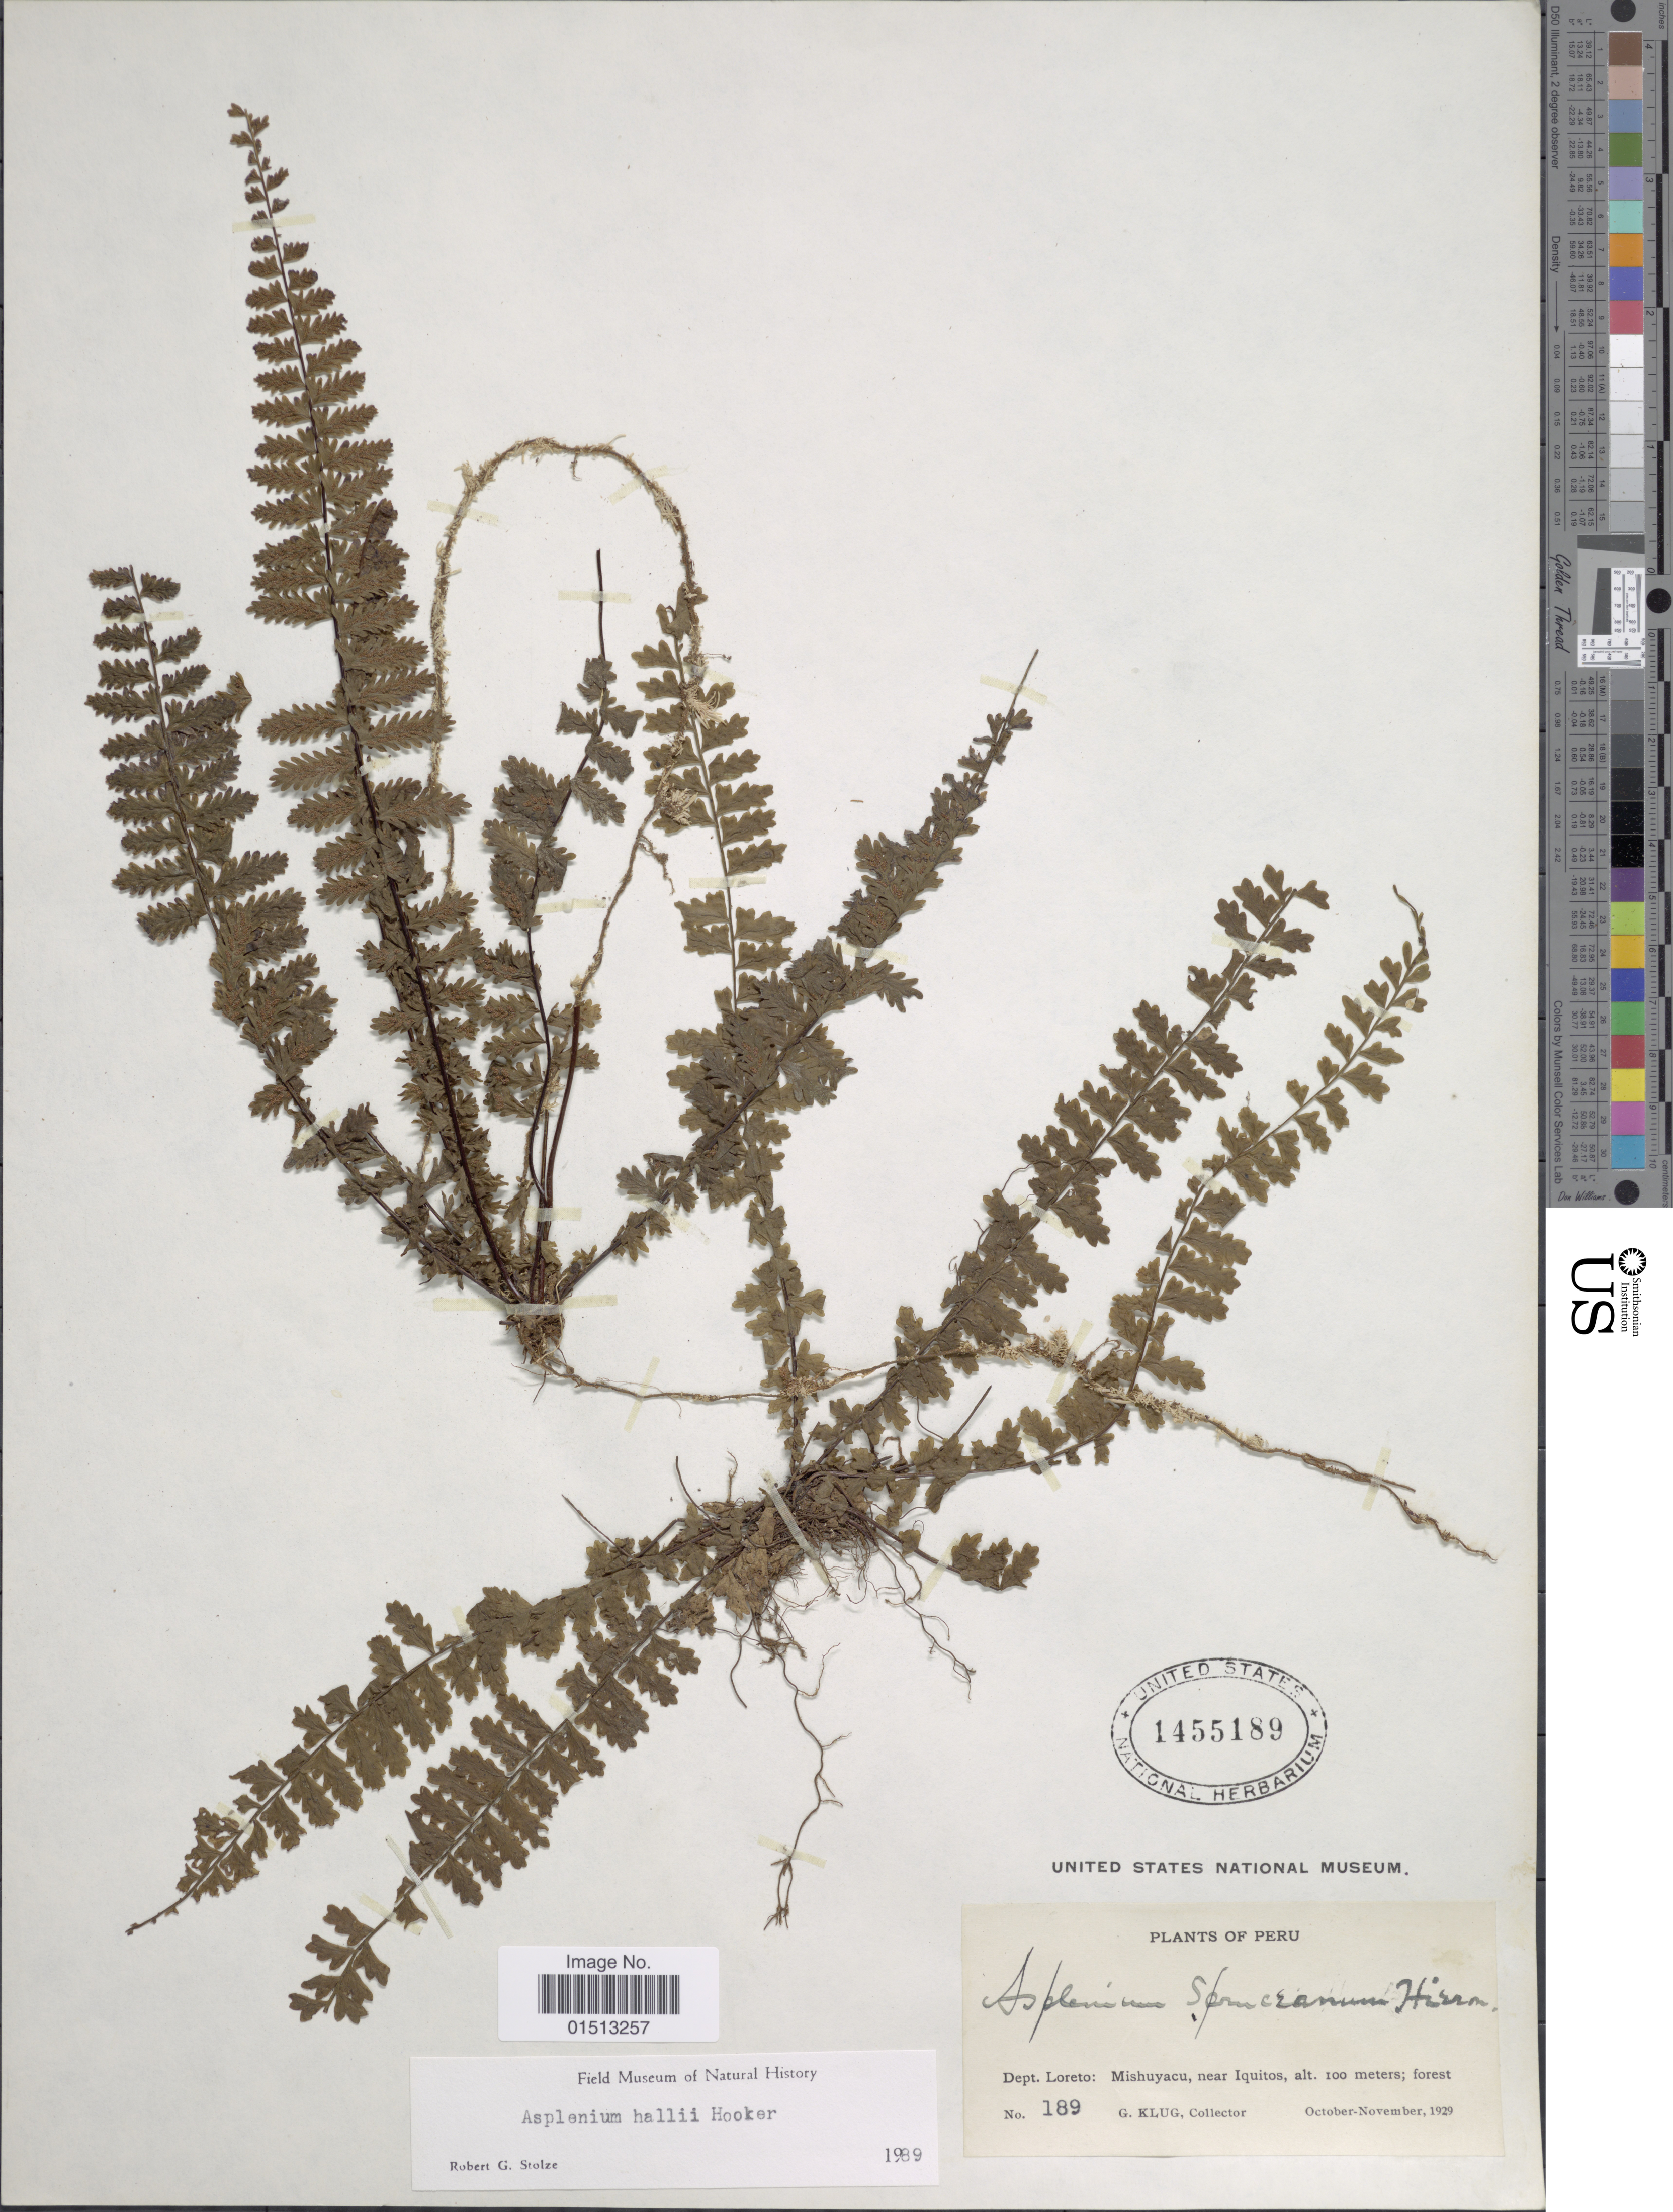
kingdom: Plantae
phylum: Tracheophyta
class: Polypodiopsida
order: Polypodiales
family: Aspleniaceae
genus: Asplenium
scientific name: Asplenium spruceanum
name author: Hieron.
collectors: G. Klug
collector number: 189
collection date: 1929-10/1929-11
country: Peru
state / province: Loreto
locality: Mishuyacu, near Iquitos.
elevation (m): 100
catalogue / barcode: US 1455189